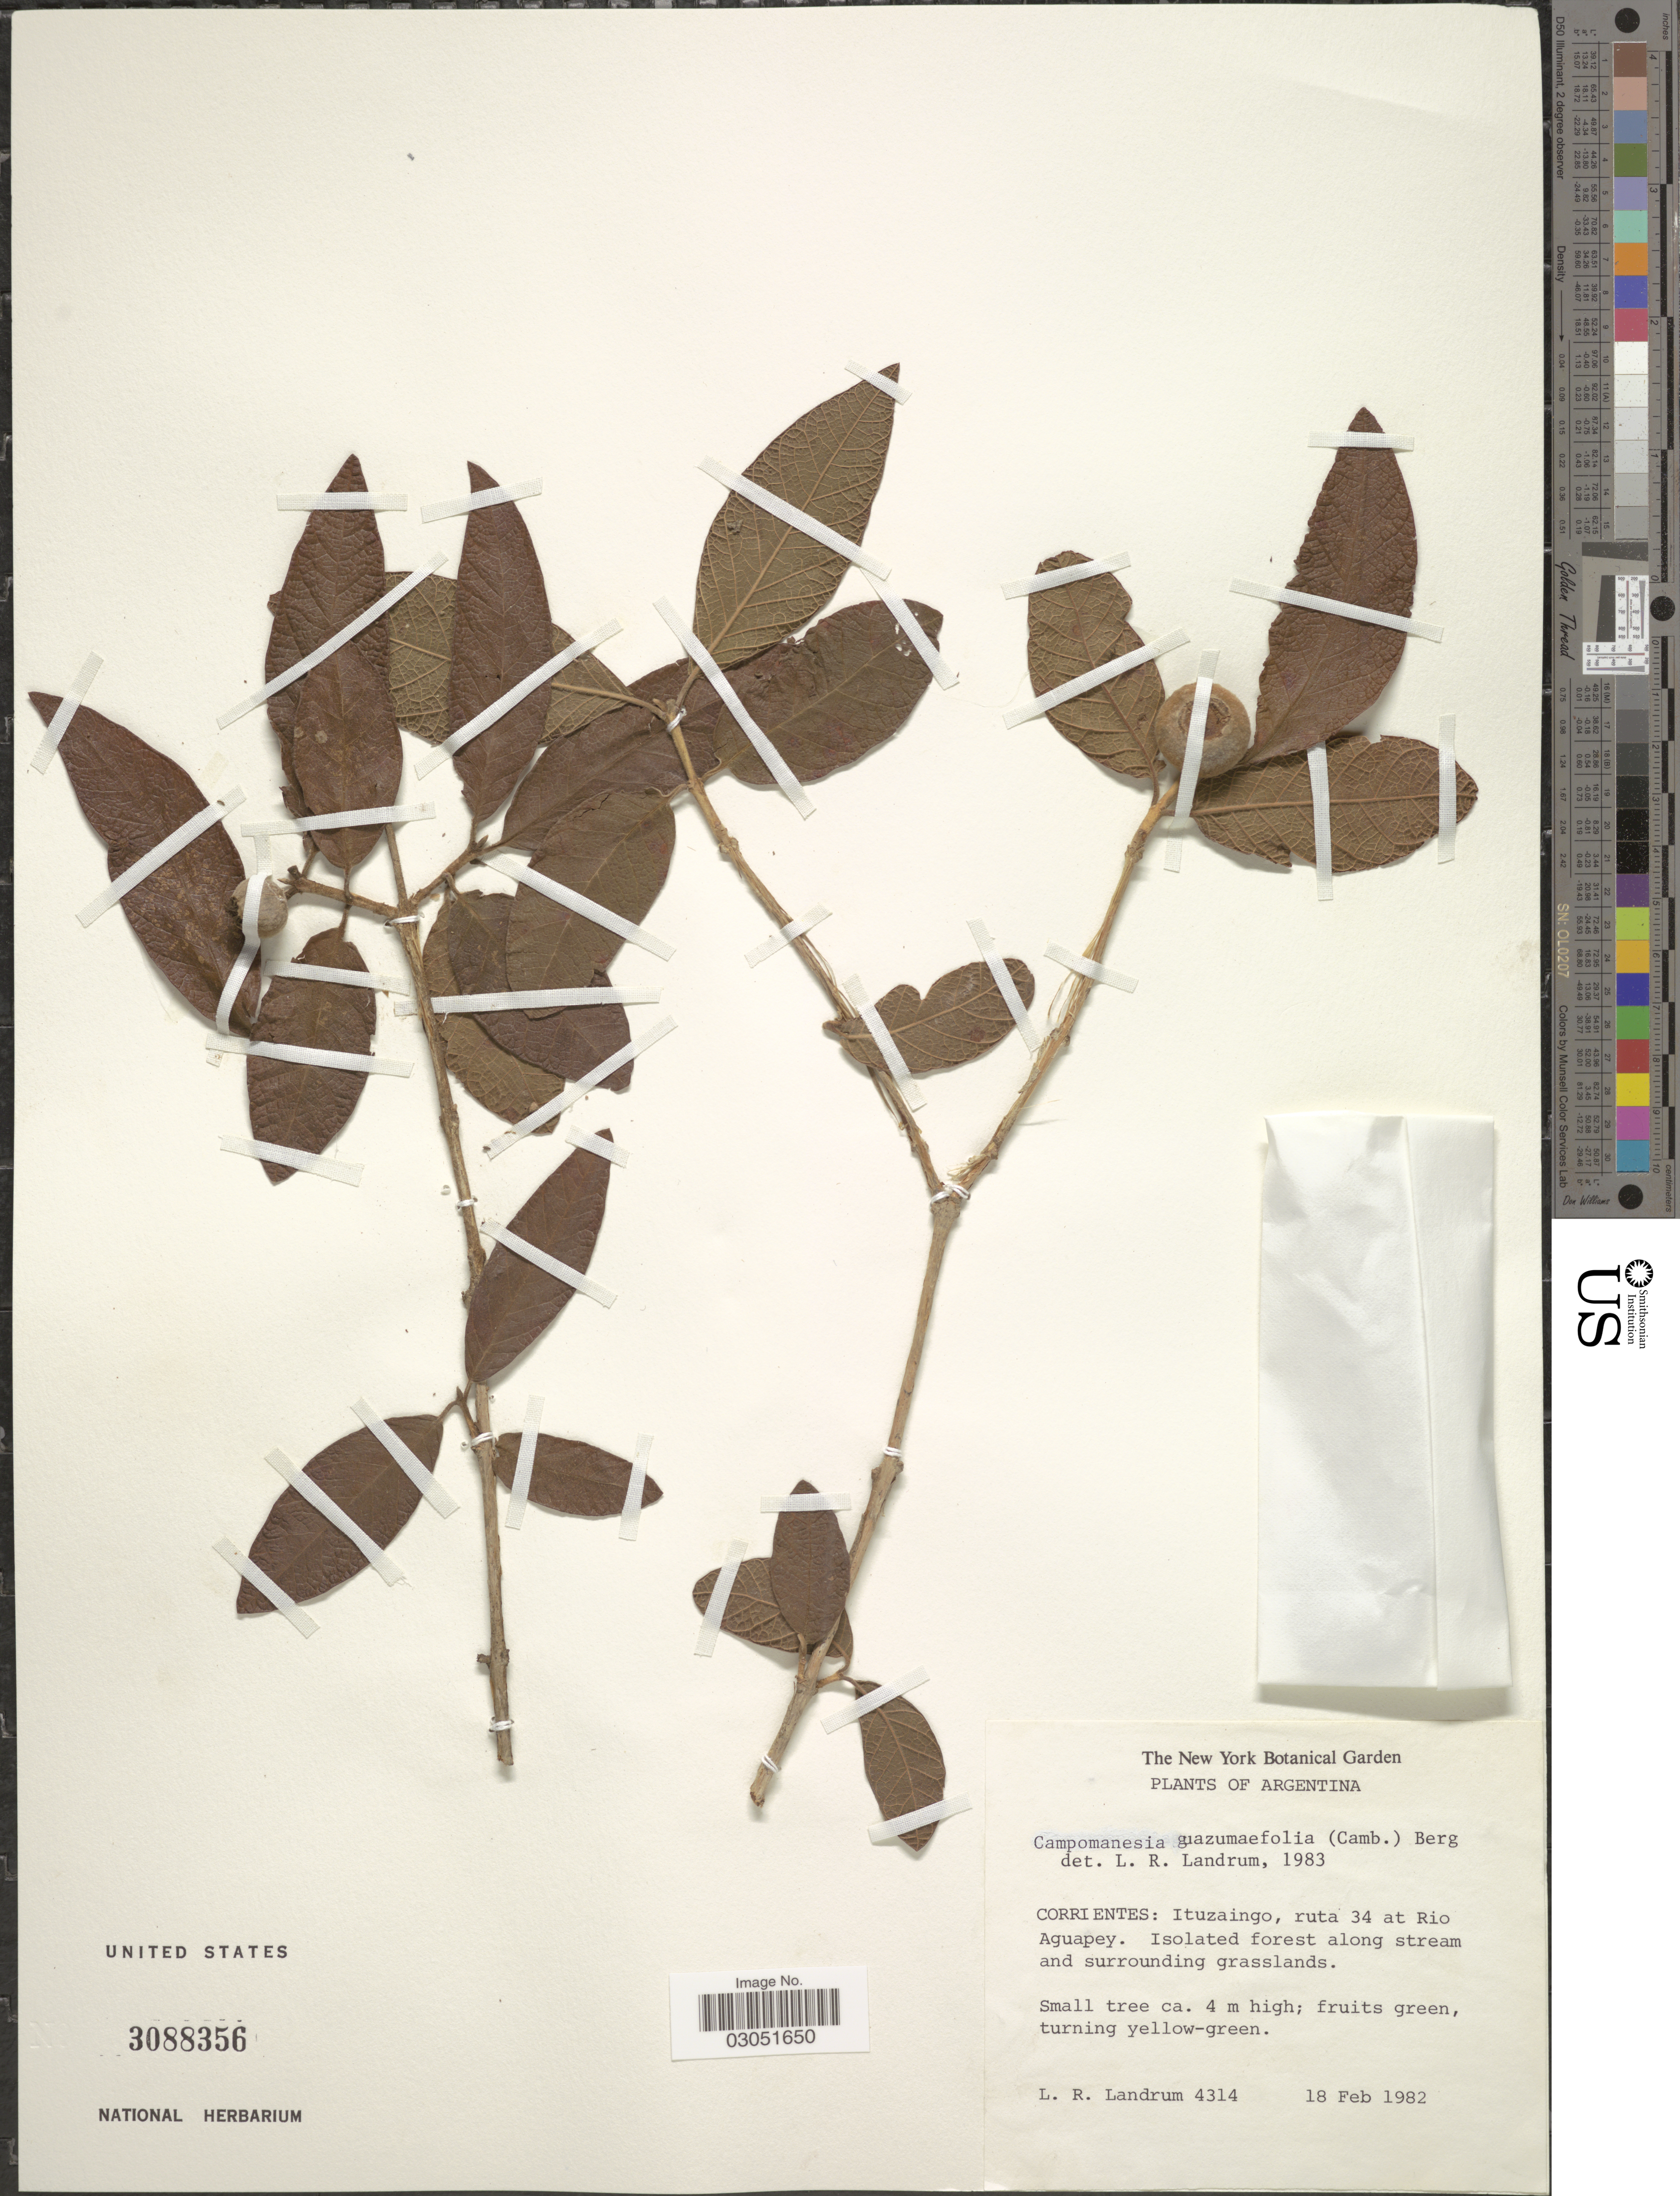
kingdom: Plantae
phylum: Tracheophyta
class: Magnoliopsida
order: Myrtales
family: Myrtaceae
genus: Campomanesia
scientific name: Campomanesia guazumifolia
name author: (Cambess.) O. Berg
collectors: L. R. Landrum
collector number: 4314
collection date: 1982-02-18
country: Argentina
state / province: Corrientes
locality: Ituzaingo, ruta 34 at Rio Aguapey. Isolated forest along stream and surrounding grasslands.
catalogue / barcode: US 3088356